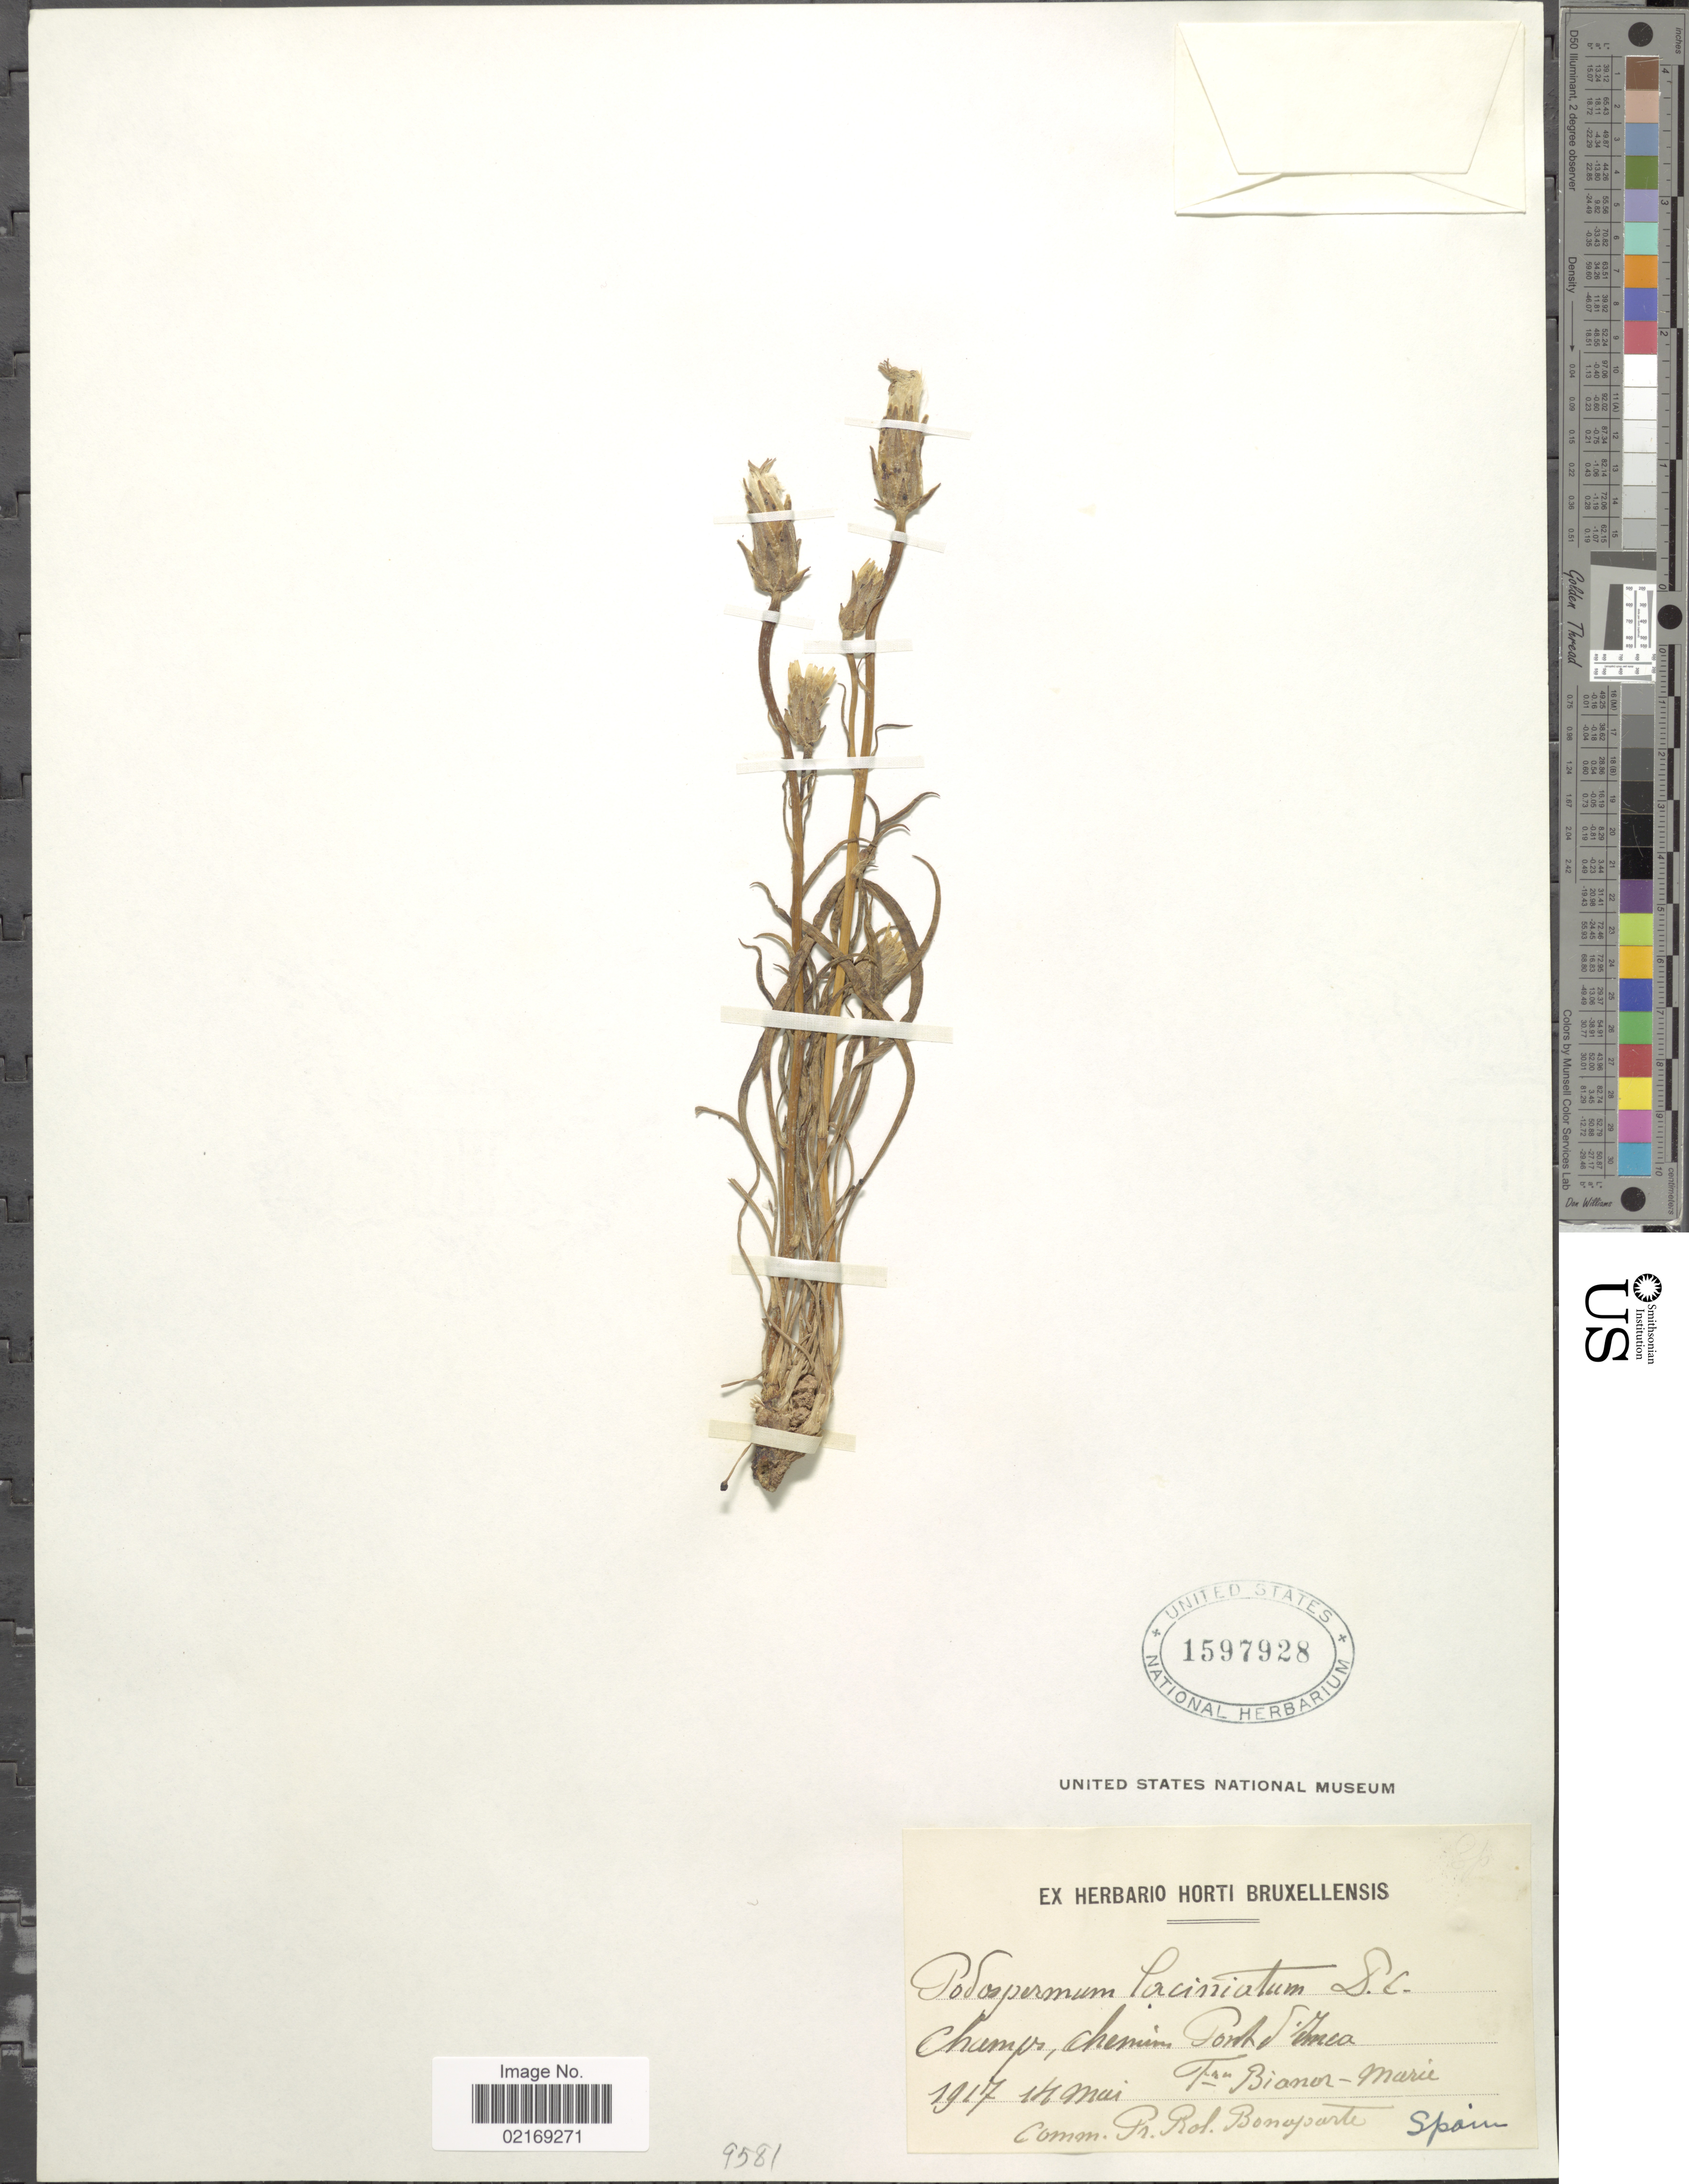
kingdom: Plantae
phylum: Tracheophyta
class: Magnoliopsida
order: Asterales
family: Asteraceae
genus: Podospermum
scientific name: Podospermum laciniatum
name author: (L.) DC.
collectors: F. Bianor-Marie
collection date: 1917-05-14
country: Spain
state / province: Islas Baleares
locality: Champs, chemin Pont d'Inca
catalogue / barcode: US 1597928